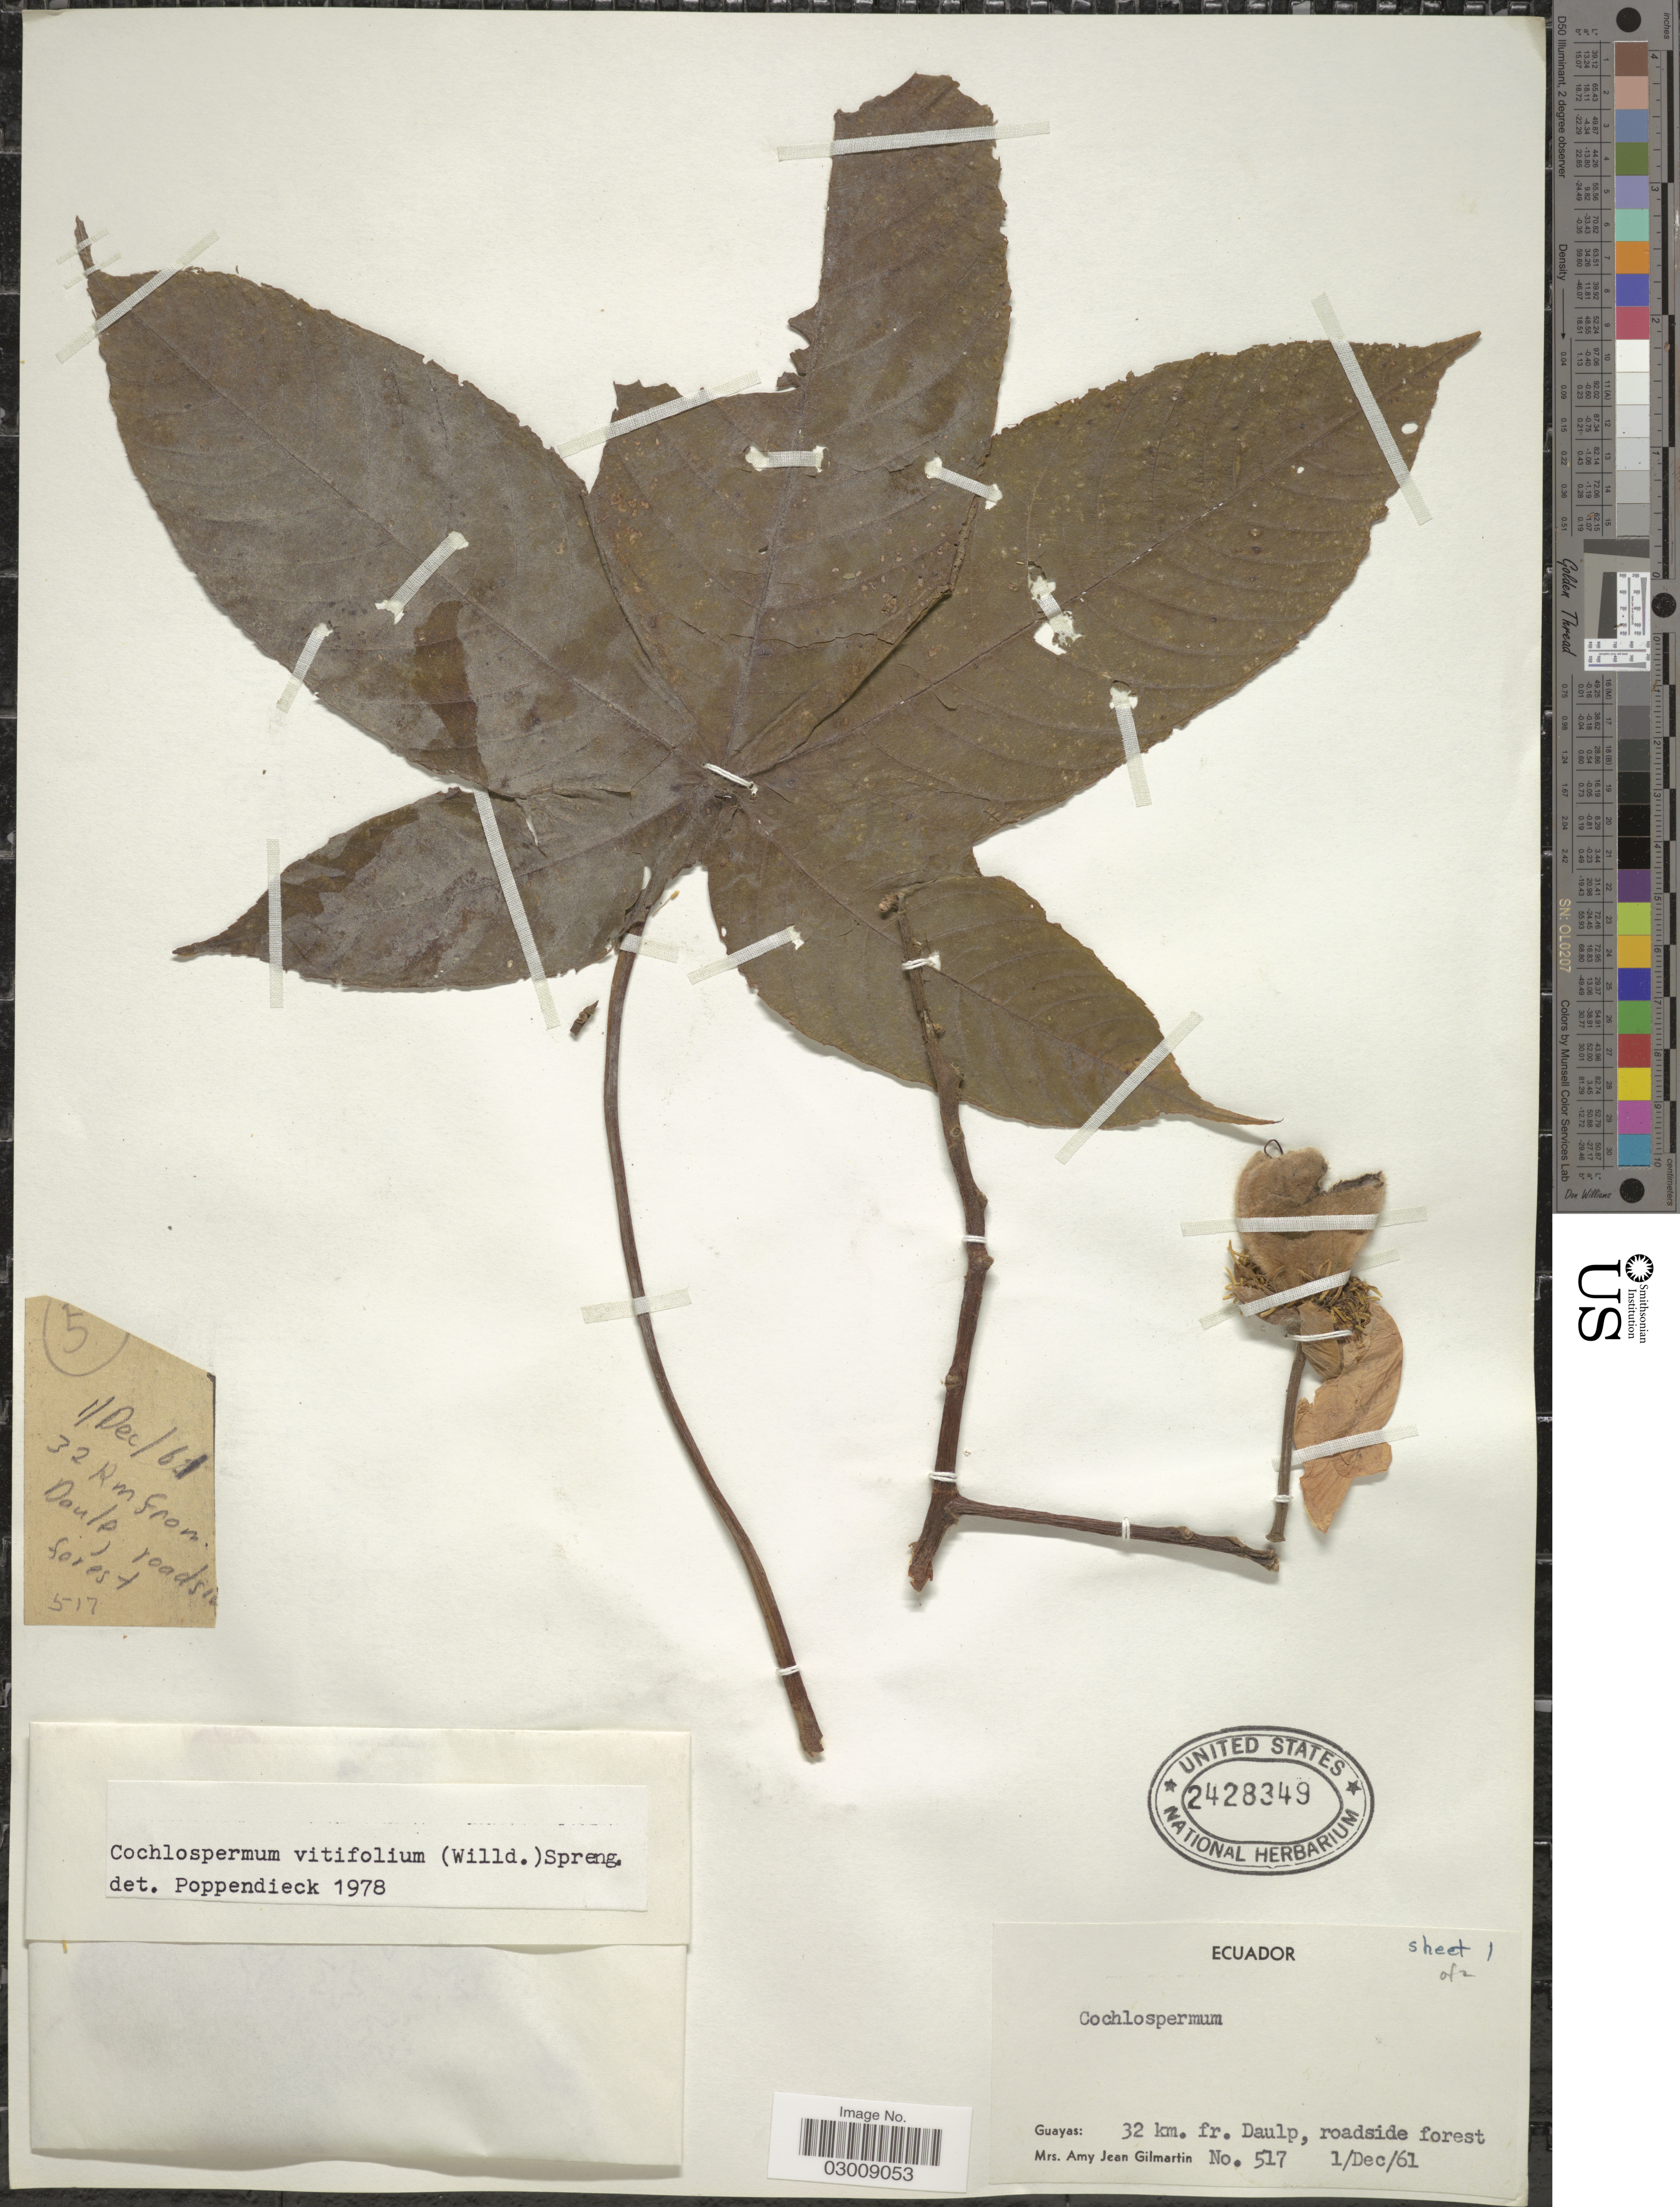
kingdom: Plantae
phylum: Tracheophyta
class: Magnoliopsida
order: Malvales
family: Cochlospermaceae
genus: Cochlospermum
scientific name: Cochlospermum vitifolium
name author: (Willd.) Spreng.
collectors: A. J. Gilmartin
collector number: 517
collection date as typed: Transcribed d/m/y: 1/12/61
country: Ecuador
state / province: Guayas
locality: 32 km. from Daule, roadside forest.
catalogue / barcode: US 2428349